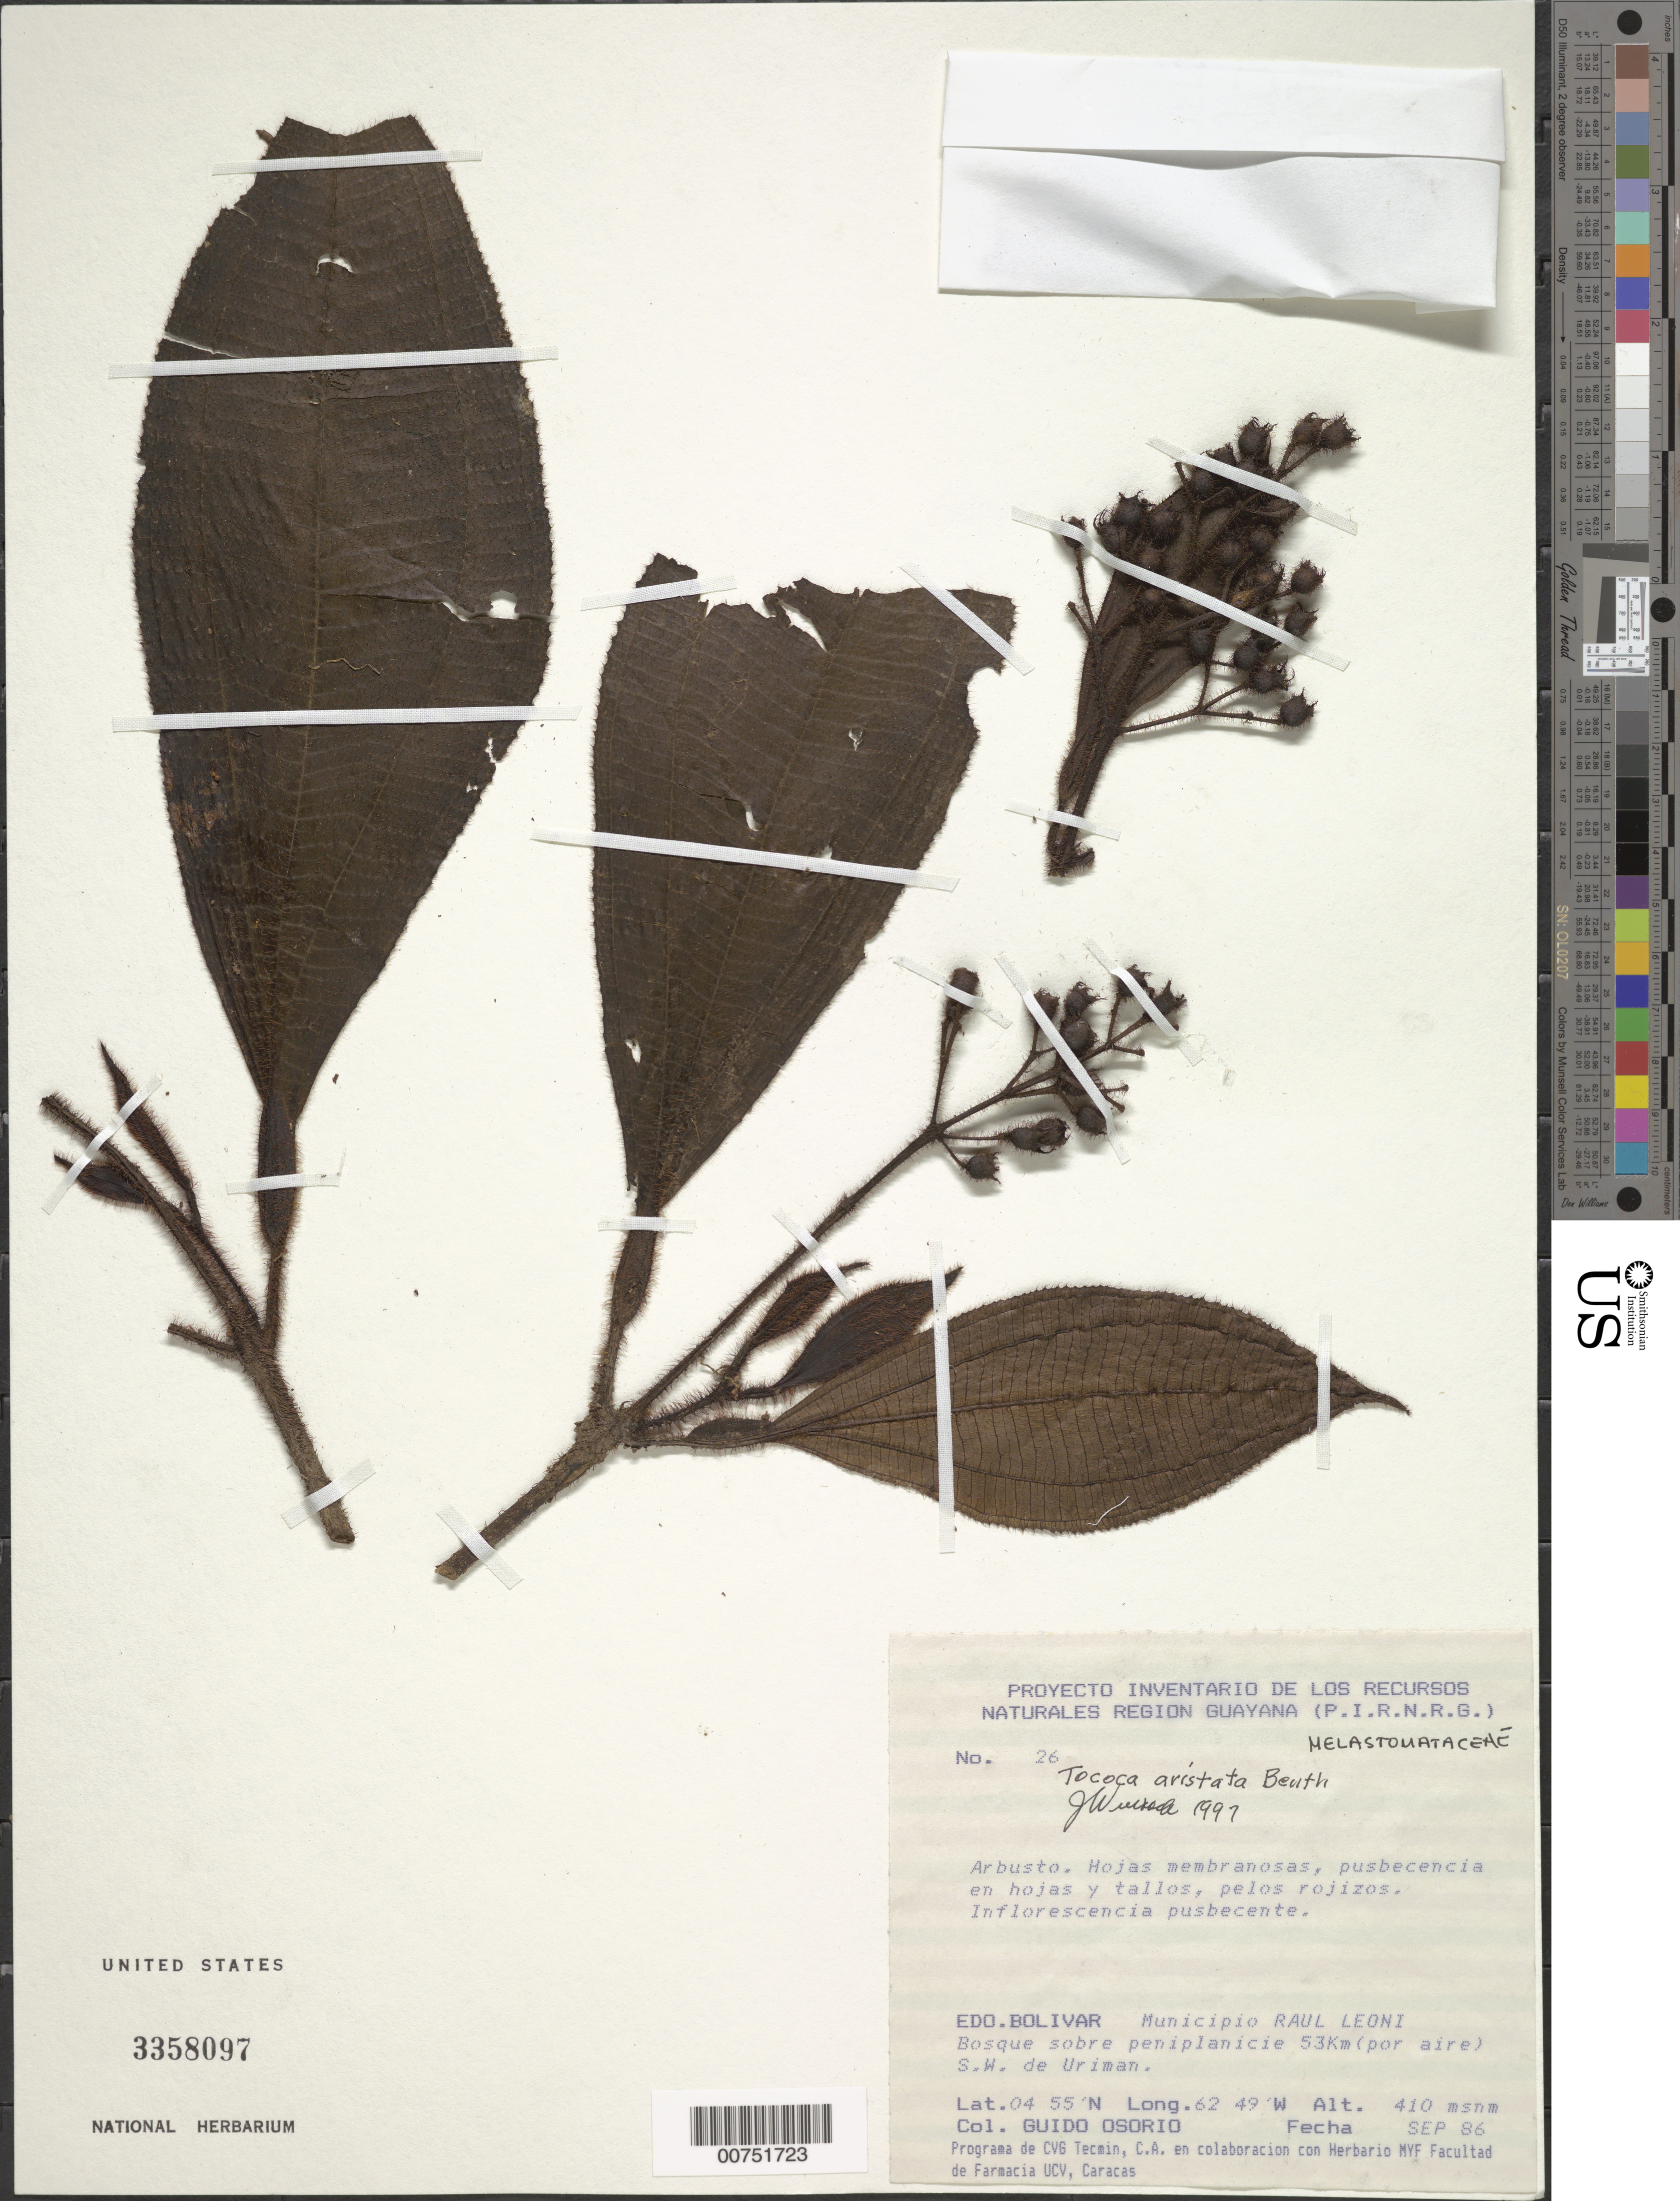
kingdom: Plantae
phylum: Tracheophyta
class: Magnoliopsida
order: Myrtales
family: Melastomataceae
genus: Tococa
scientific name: Tococa aristata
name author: Benth.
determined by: Wurdack, John J., (US), US (UNITED STATES)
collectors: G. Osorio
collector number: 26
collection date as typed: Sep-86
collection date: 1986-09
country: Venezuela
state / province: Bolívar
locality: Uriman, 53km (por aire) SW de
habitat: Bosque sobre peniplanicie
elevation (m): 410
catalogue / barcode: US 3358097